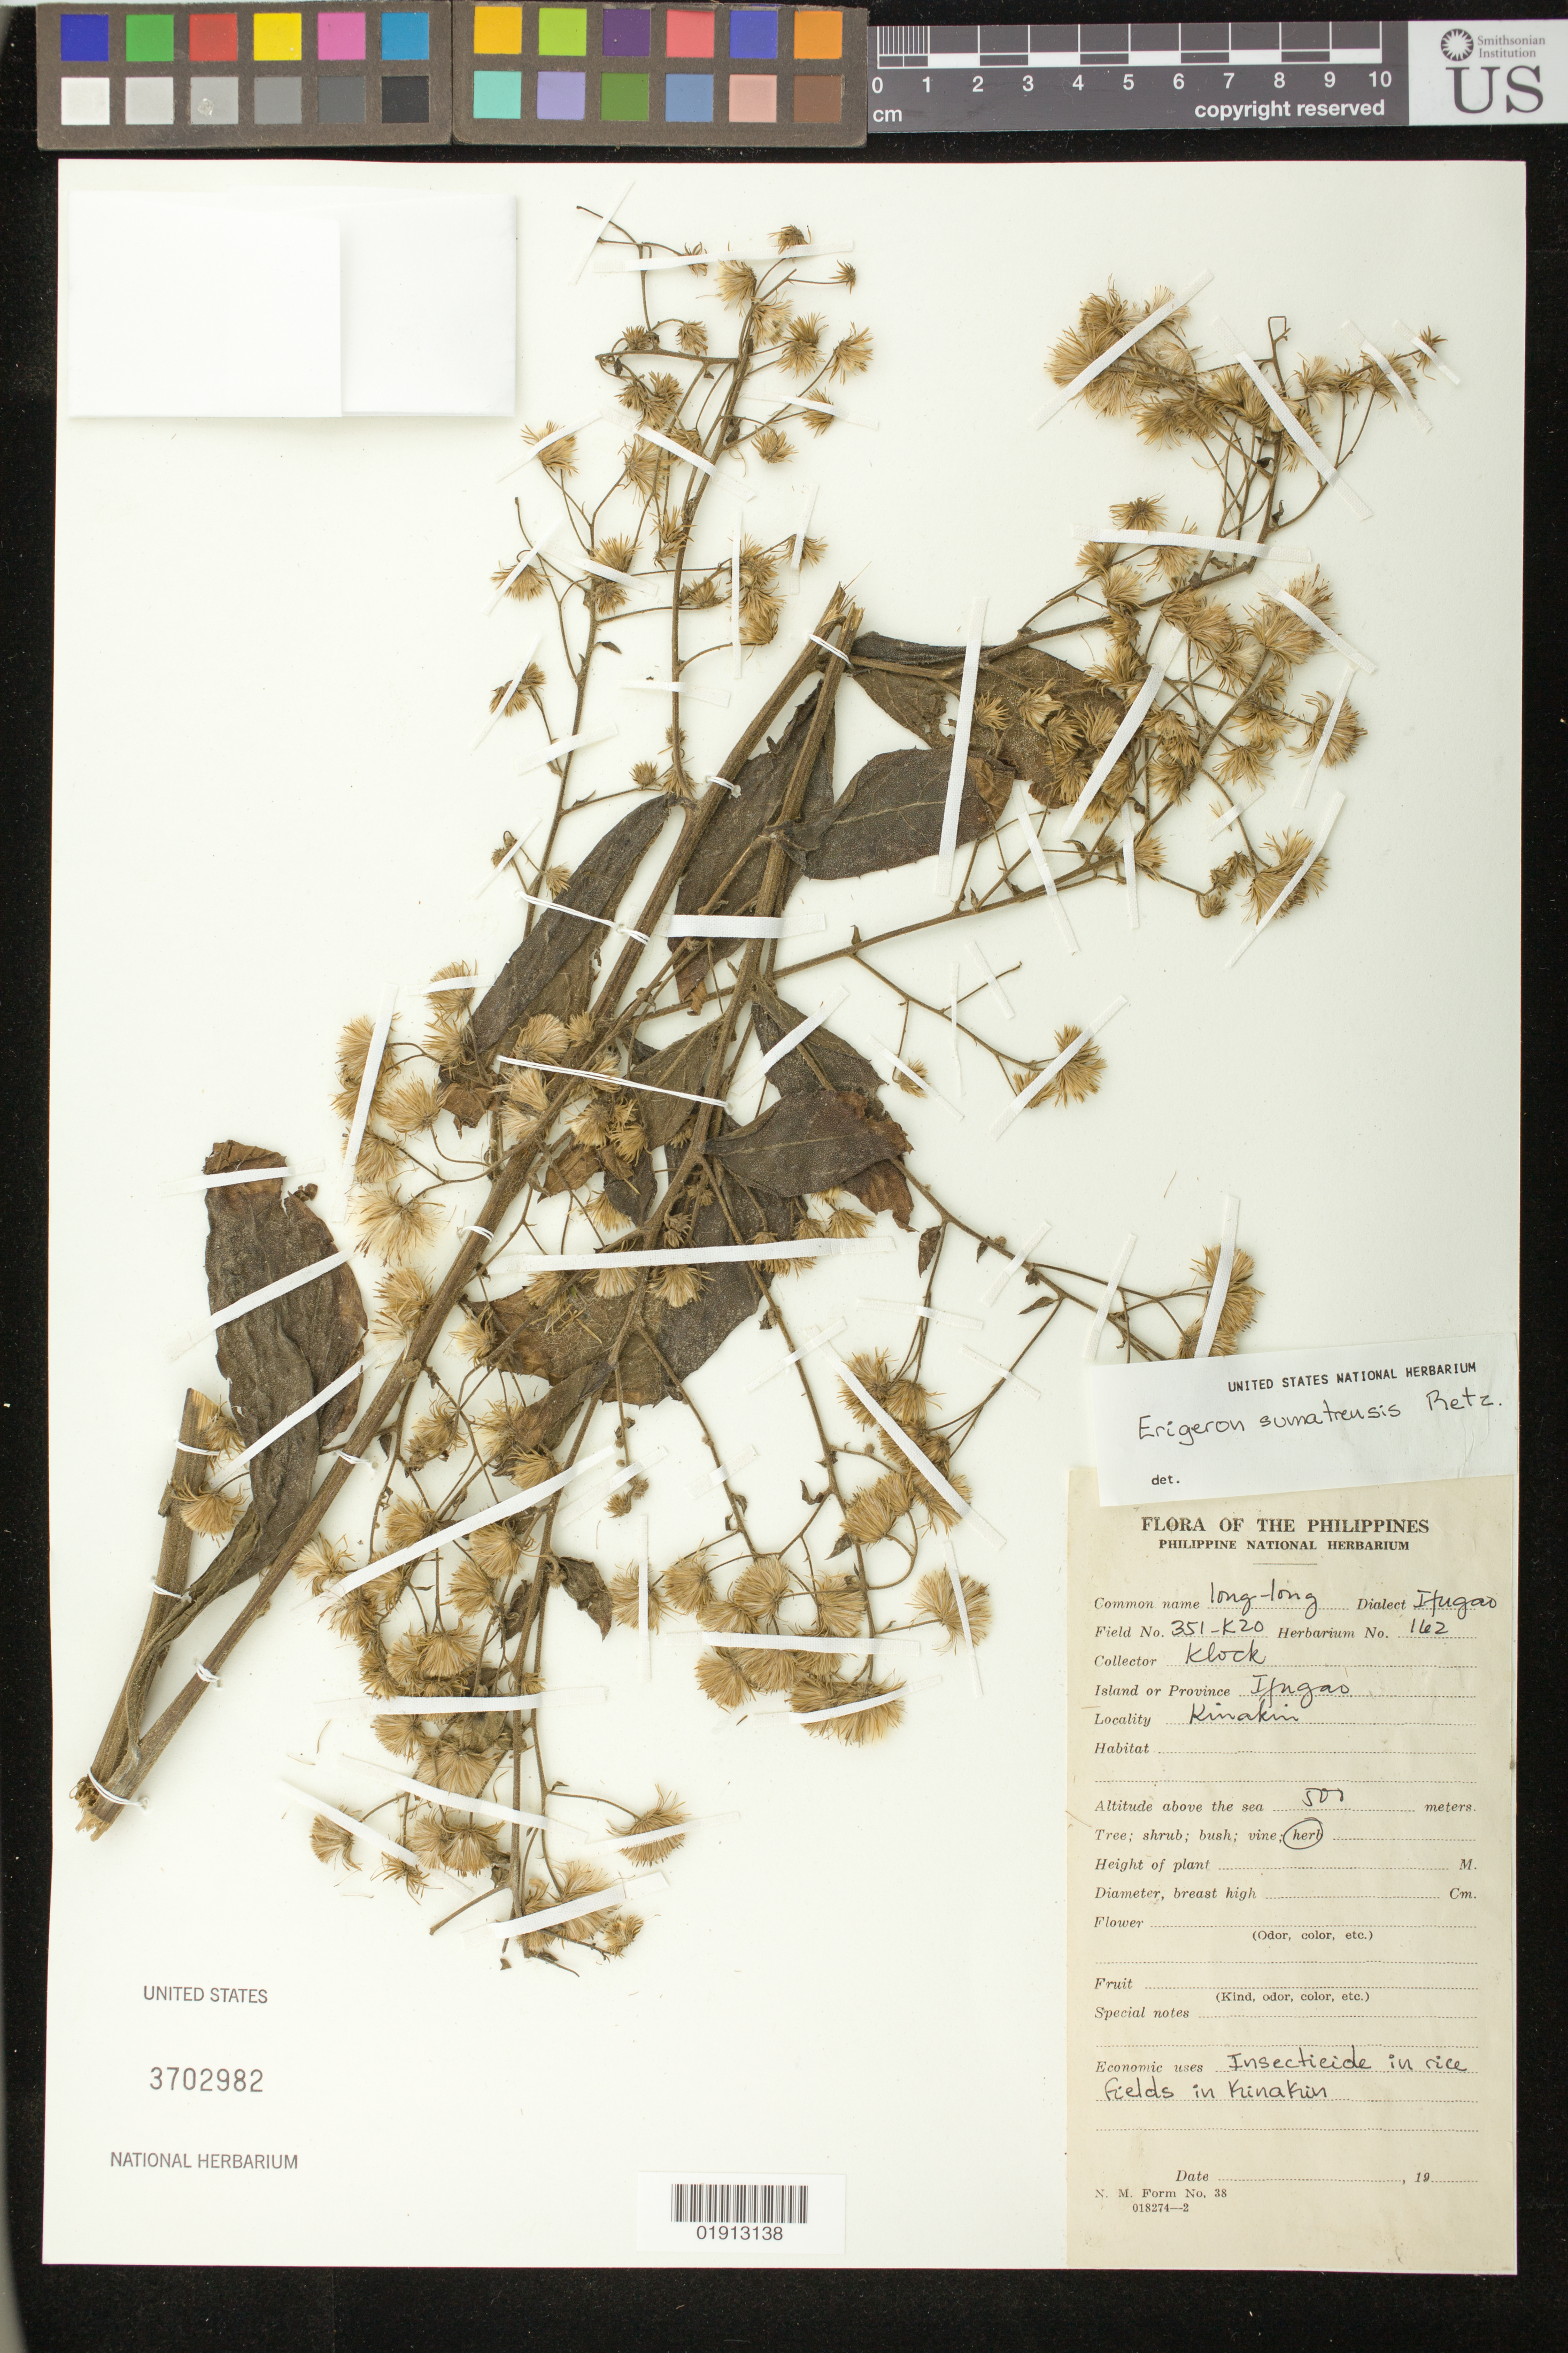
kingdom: Plantae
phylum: Tracheophyta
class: Magnoliopsida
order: Asterales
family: Asteraceae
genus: Erigeron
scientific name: Erigeron sumatrensis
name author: Retz.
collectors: Klock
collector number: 351-K20; 162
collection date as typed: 19--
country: Philippines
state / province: Cordillera (Administrative Region)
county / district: Ifugao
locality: Kinakin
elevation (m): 500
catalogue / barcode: US 3702982